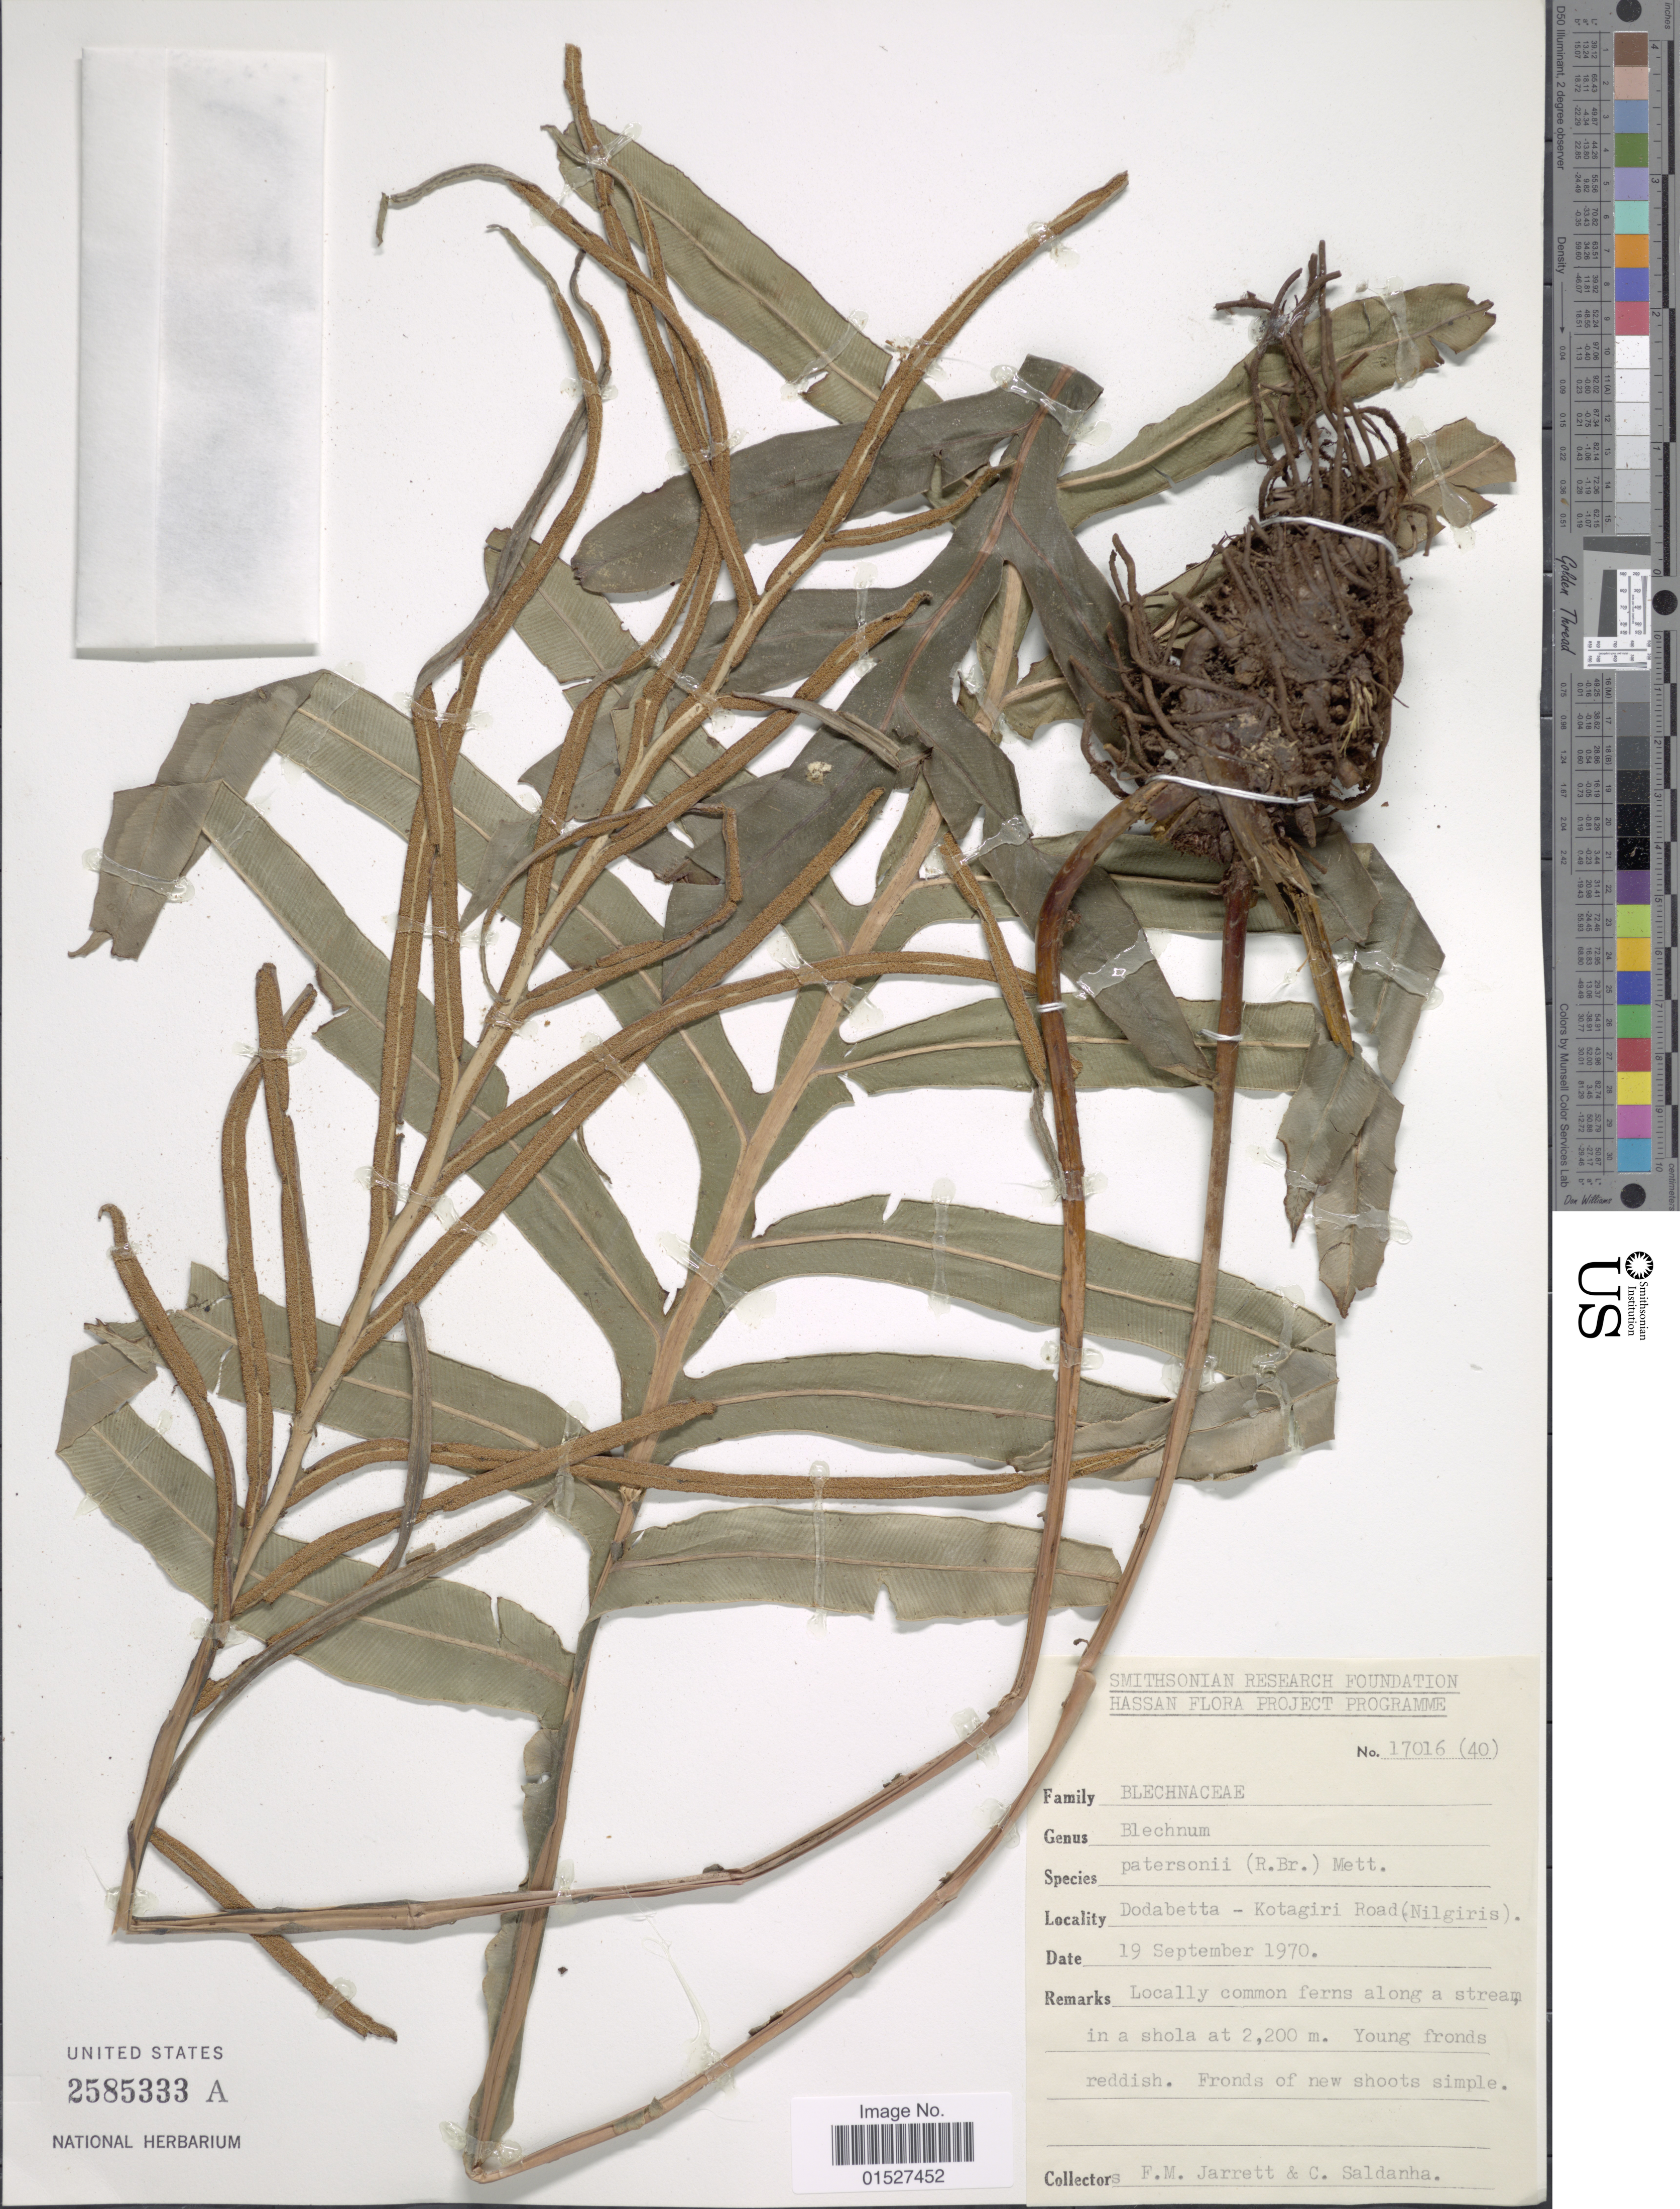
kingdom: Plantae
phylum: Tracheophyta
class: Polypodiopsida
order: Polypodiales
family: Blechnaceae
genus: Blechnum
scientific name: Blechnum patersonii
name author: (R. Br.) Mett.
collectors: F. M. Jarrett & C. Saldanha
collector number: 17016(40)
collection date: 1970-09-19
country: India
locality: Dodabetta - Kotagiri Road (Nilgiris).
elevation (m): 2200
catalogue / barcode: US 2585333A